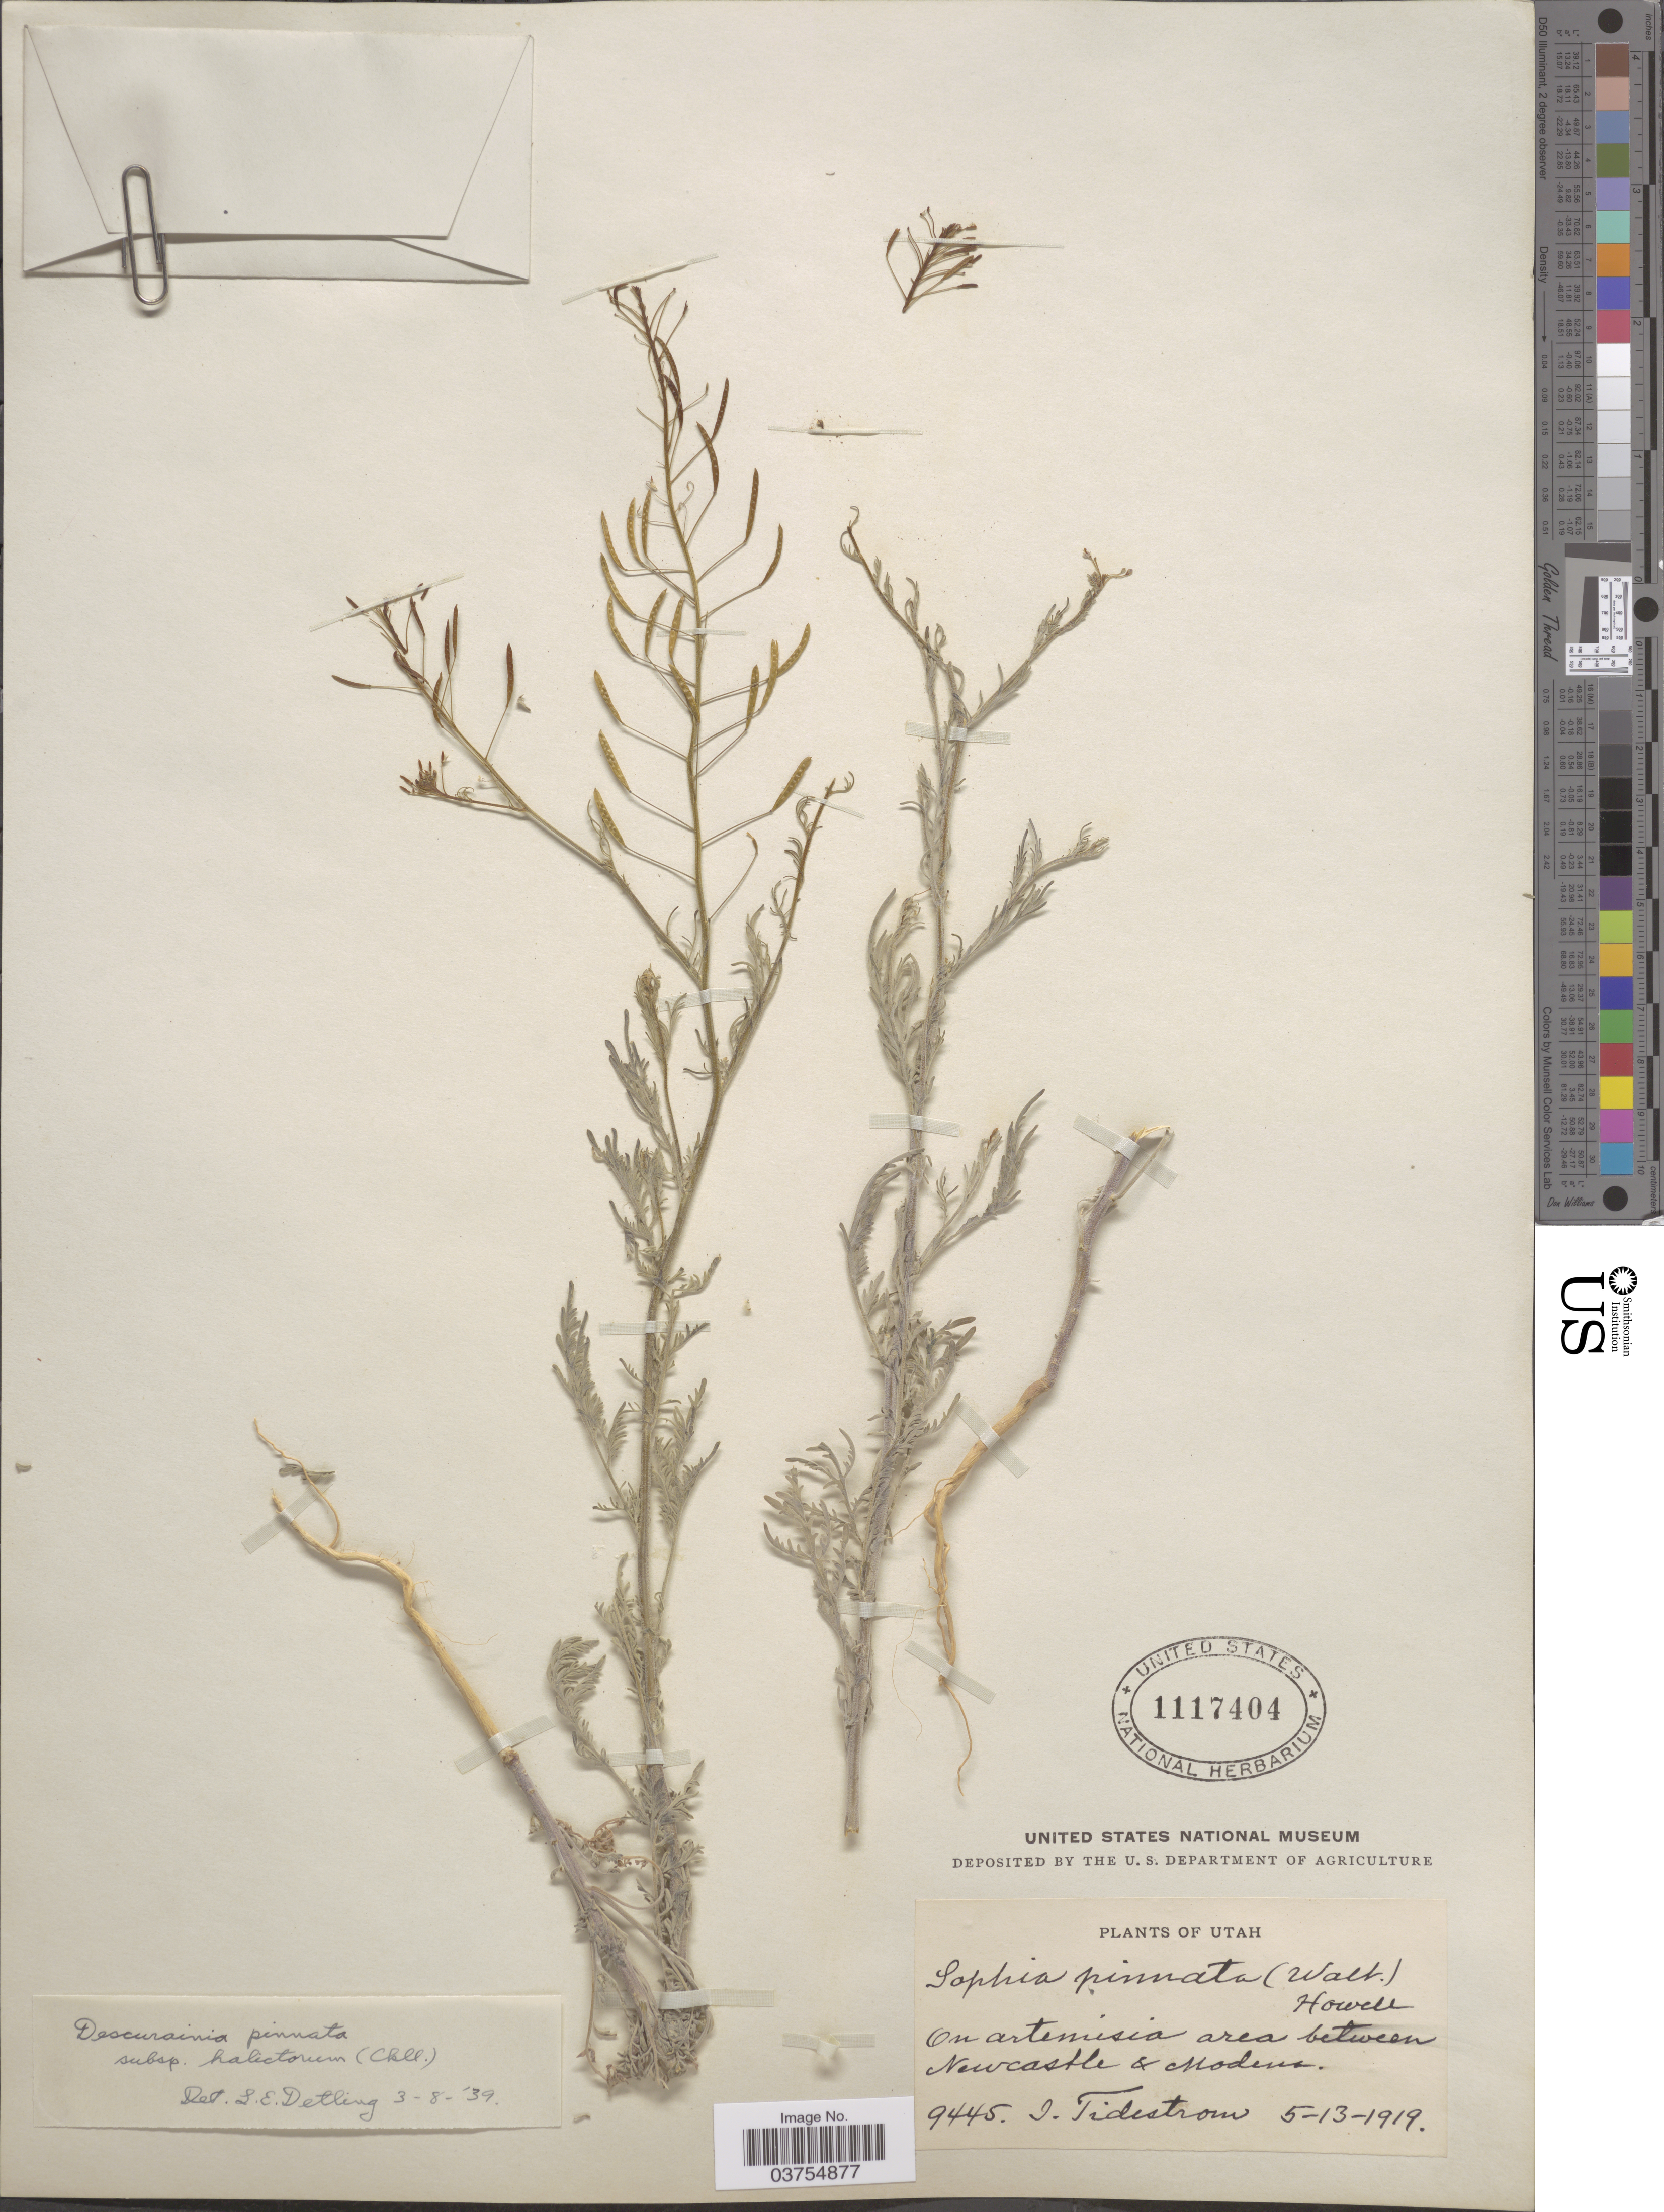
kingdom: Plantae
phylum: Tracheophyta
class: Magnoliopsida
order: Brassicales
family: Brassicaceae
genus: Descurainia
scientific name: Descurainia pinnata subsp. halictorum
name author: (Cockerell) Detling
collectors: I. F. Tidestrom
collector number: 9445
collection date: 1919-05-13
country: United States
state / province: Utah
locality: On artemisia area between Newcastle & Modena.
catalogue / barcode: US 1117404